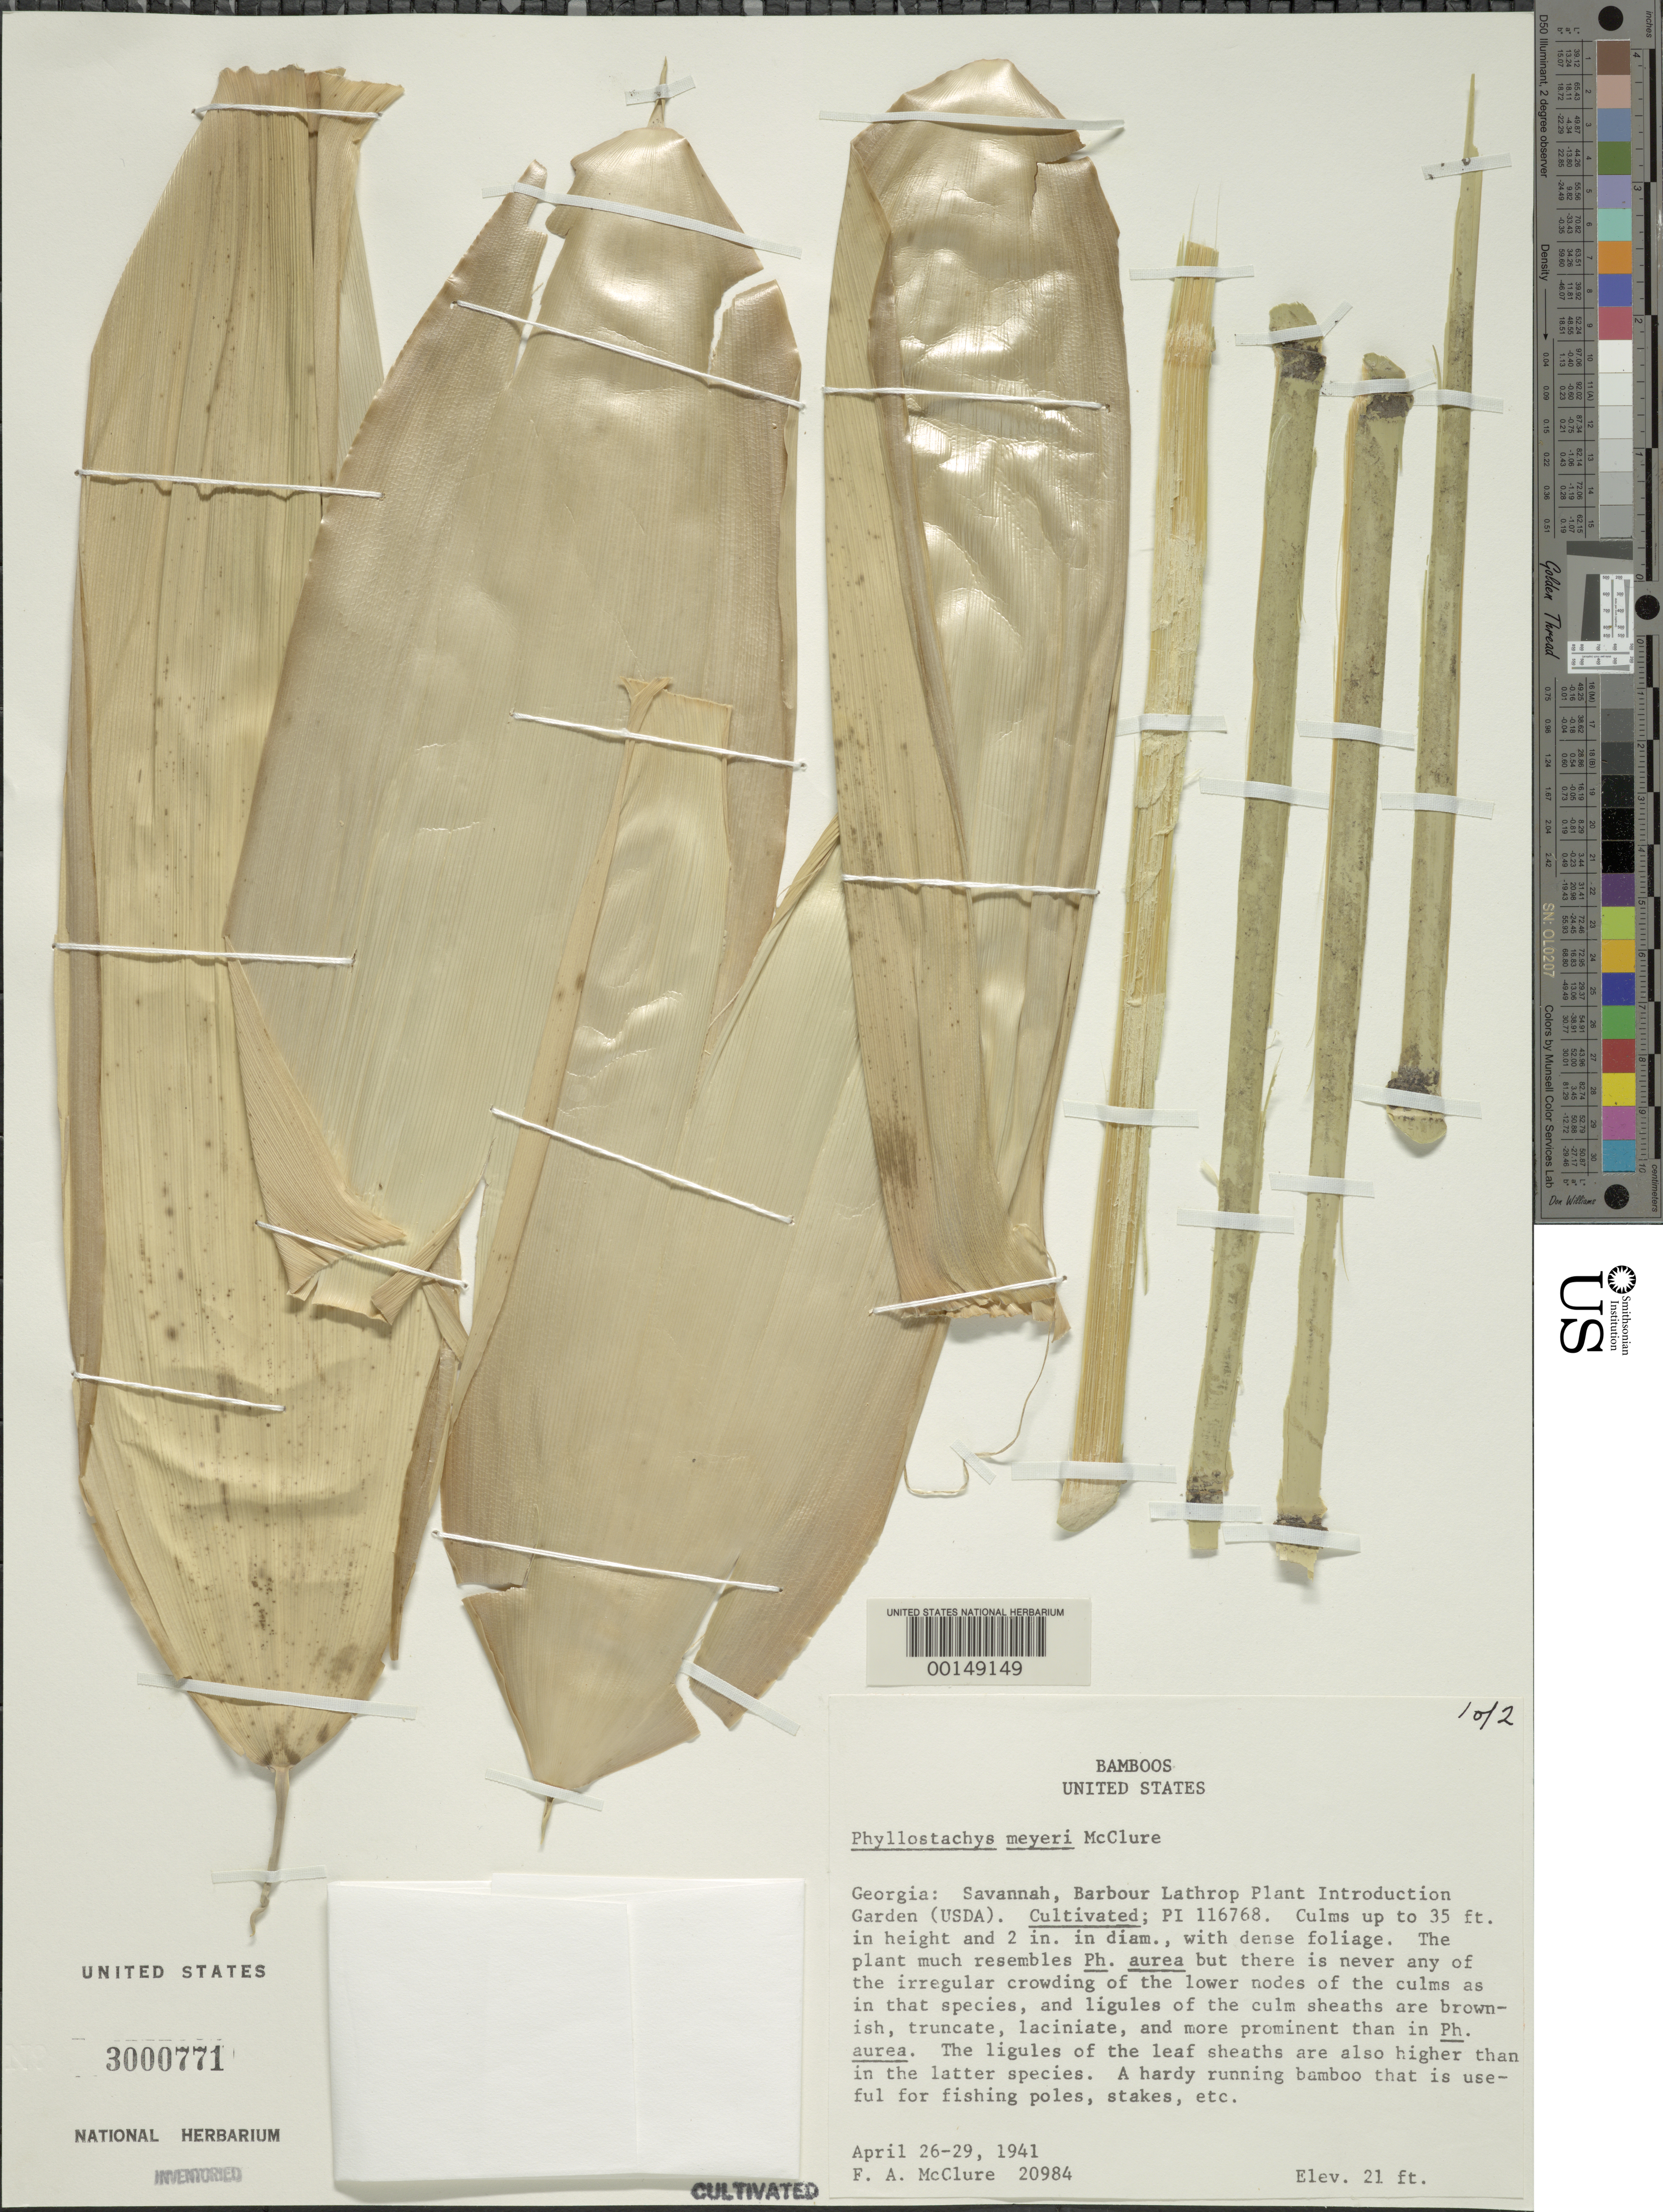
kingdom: Plantae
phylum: Tracheophyta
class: Liliopsida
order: Poales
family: Poaceae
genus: Phyllostachys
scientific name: Phyllostachys meyeri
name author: McClure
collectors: F. A. McClure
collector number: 20984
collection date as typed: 26 Apr 1941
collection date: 1941-04-26/1941-04-29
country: United States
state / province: Georgia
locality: Savannah, barbour lathrop p.i. garden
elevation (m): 6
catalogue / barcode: US 3000771